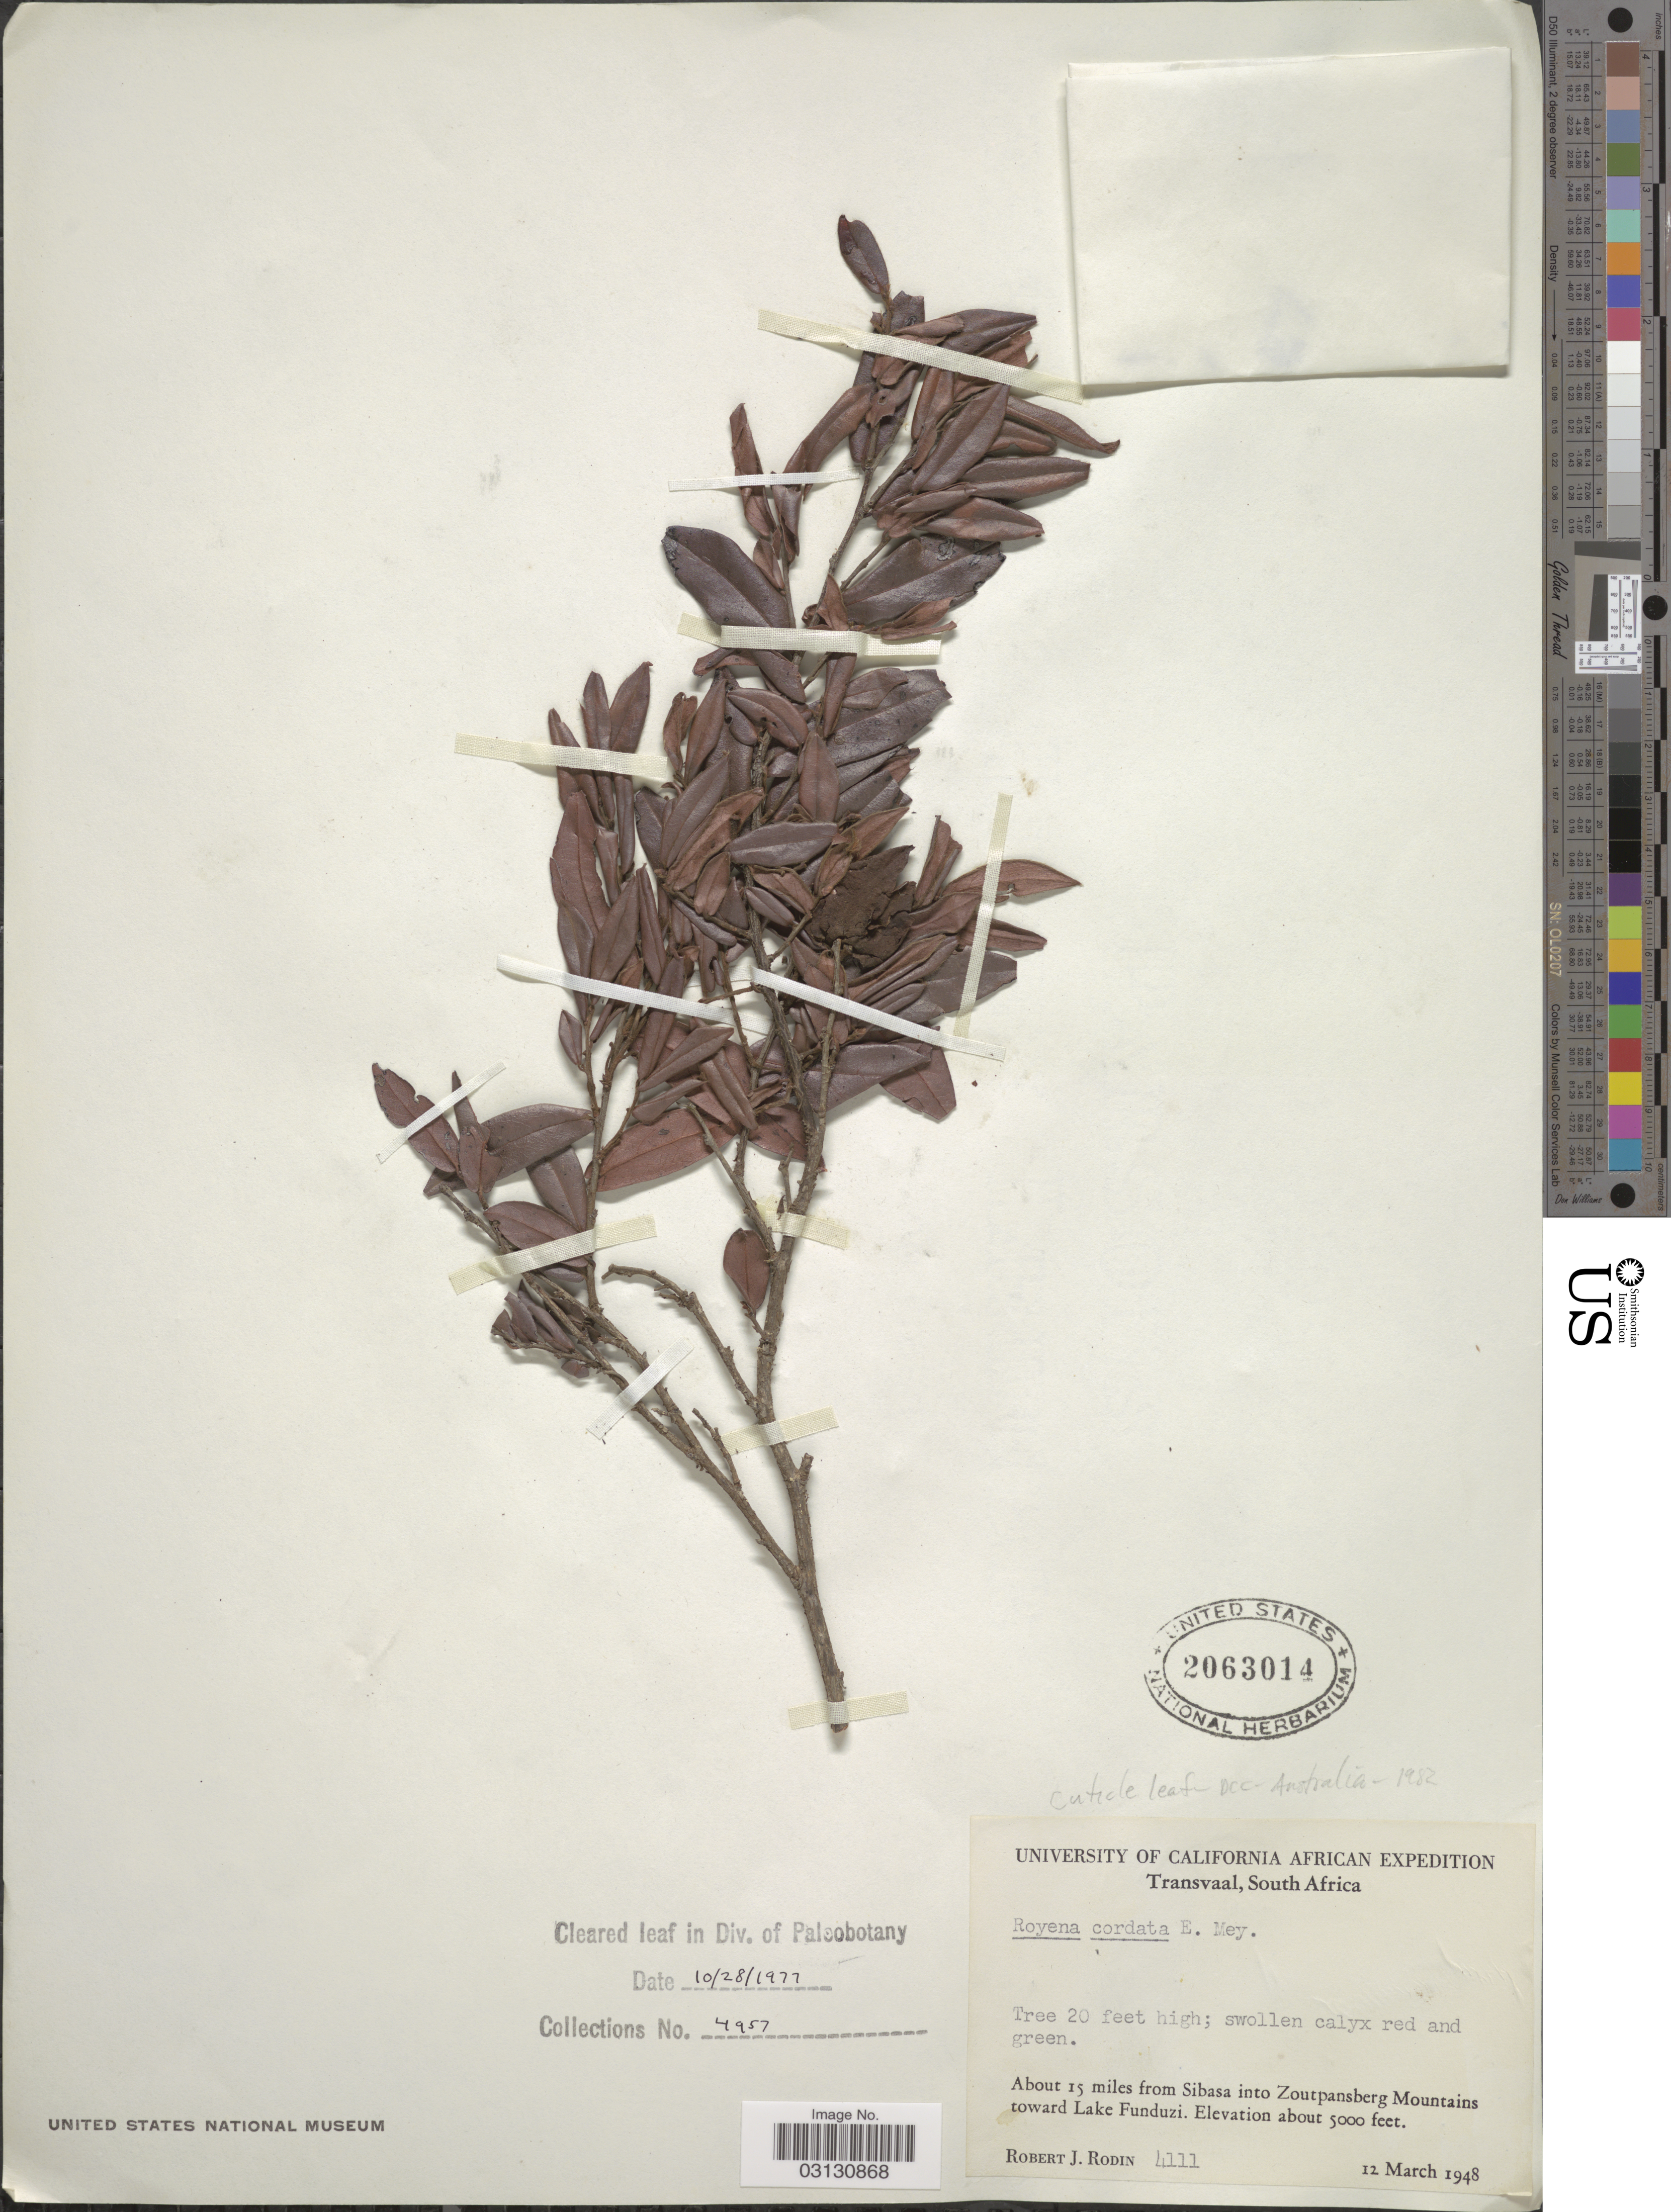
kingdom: Plantae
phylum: Tracheophyta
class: Magnoliopsida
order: Ericales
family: Ebenaceae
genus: Royena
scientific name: Royena cordata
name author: E. Mey. ex A. DC.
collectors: R. J. Rodin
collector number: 4111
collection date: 1948-03-12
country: South Africa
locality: Transvaal, About 15 miles from Sibasa into Zoutpansberg Mountains toward Lake Funduzi.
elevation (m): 1524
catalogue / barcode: US 2063014